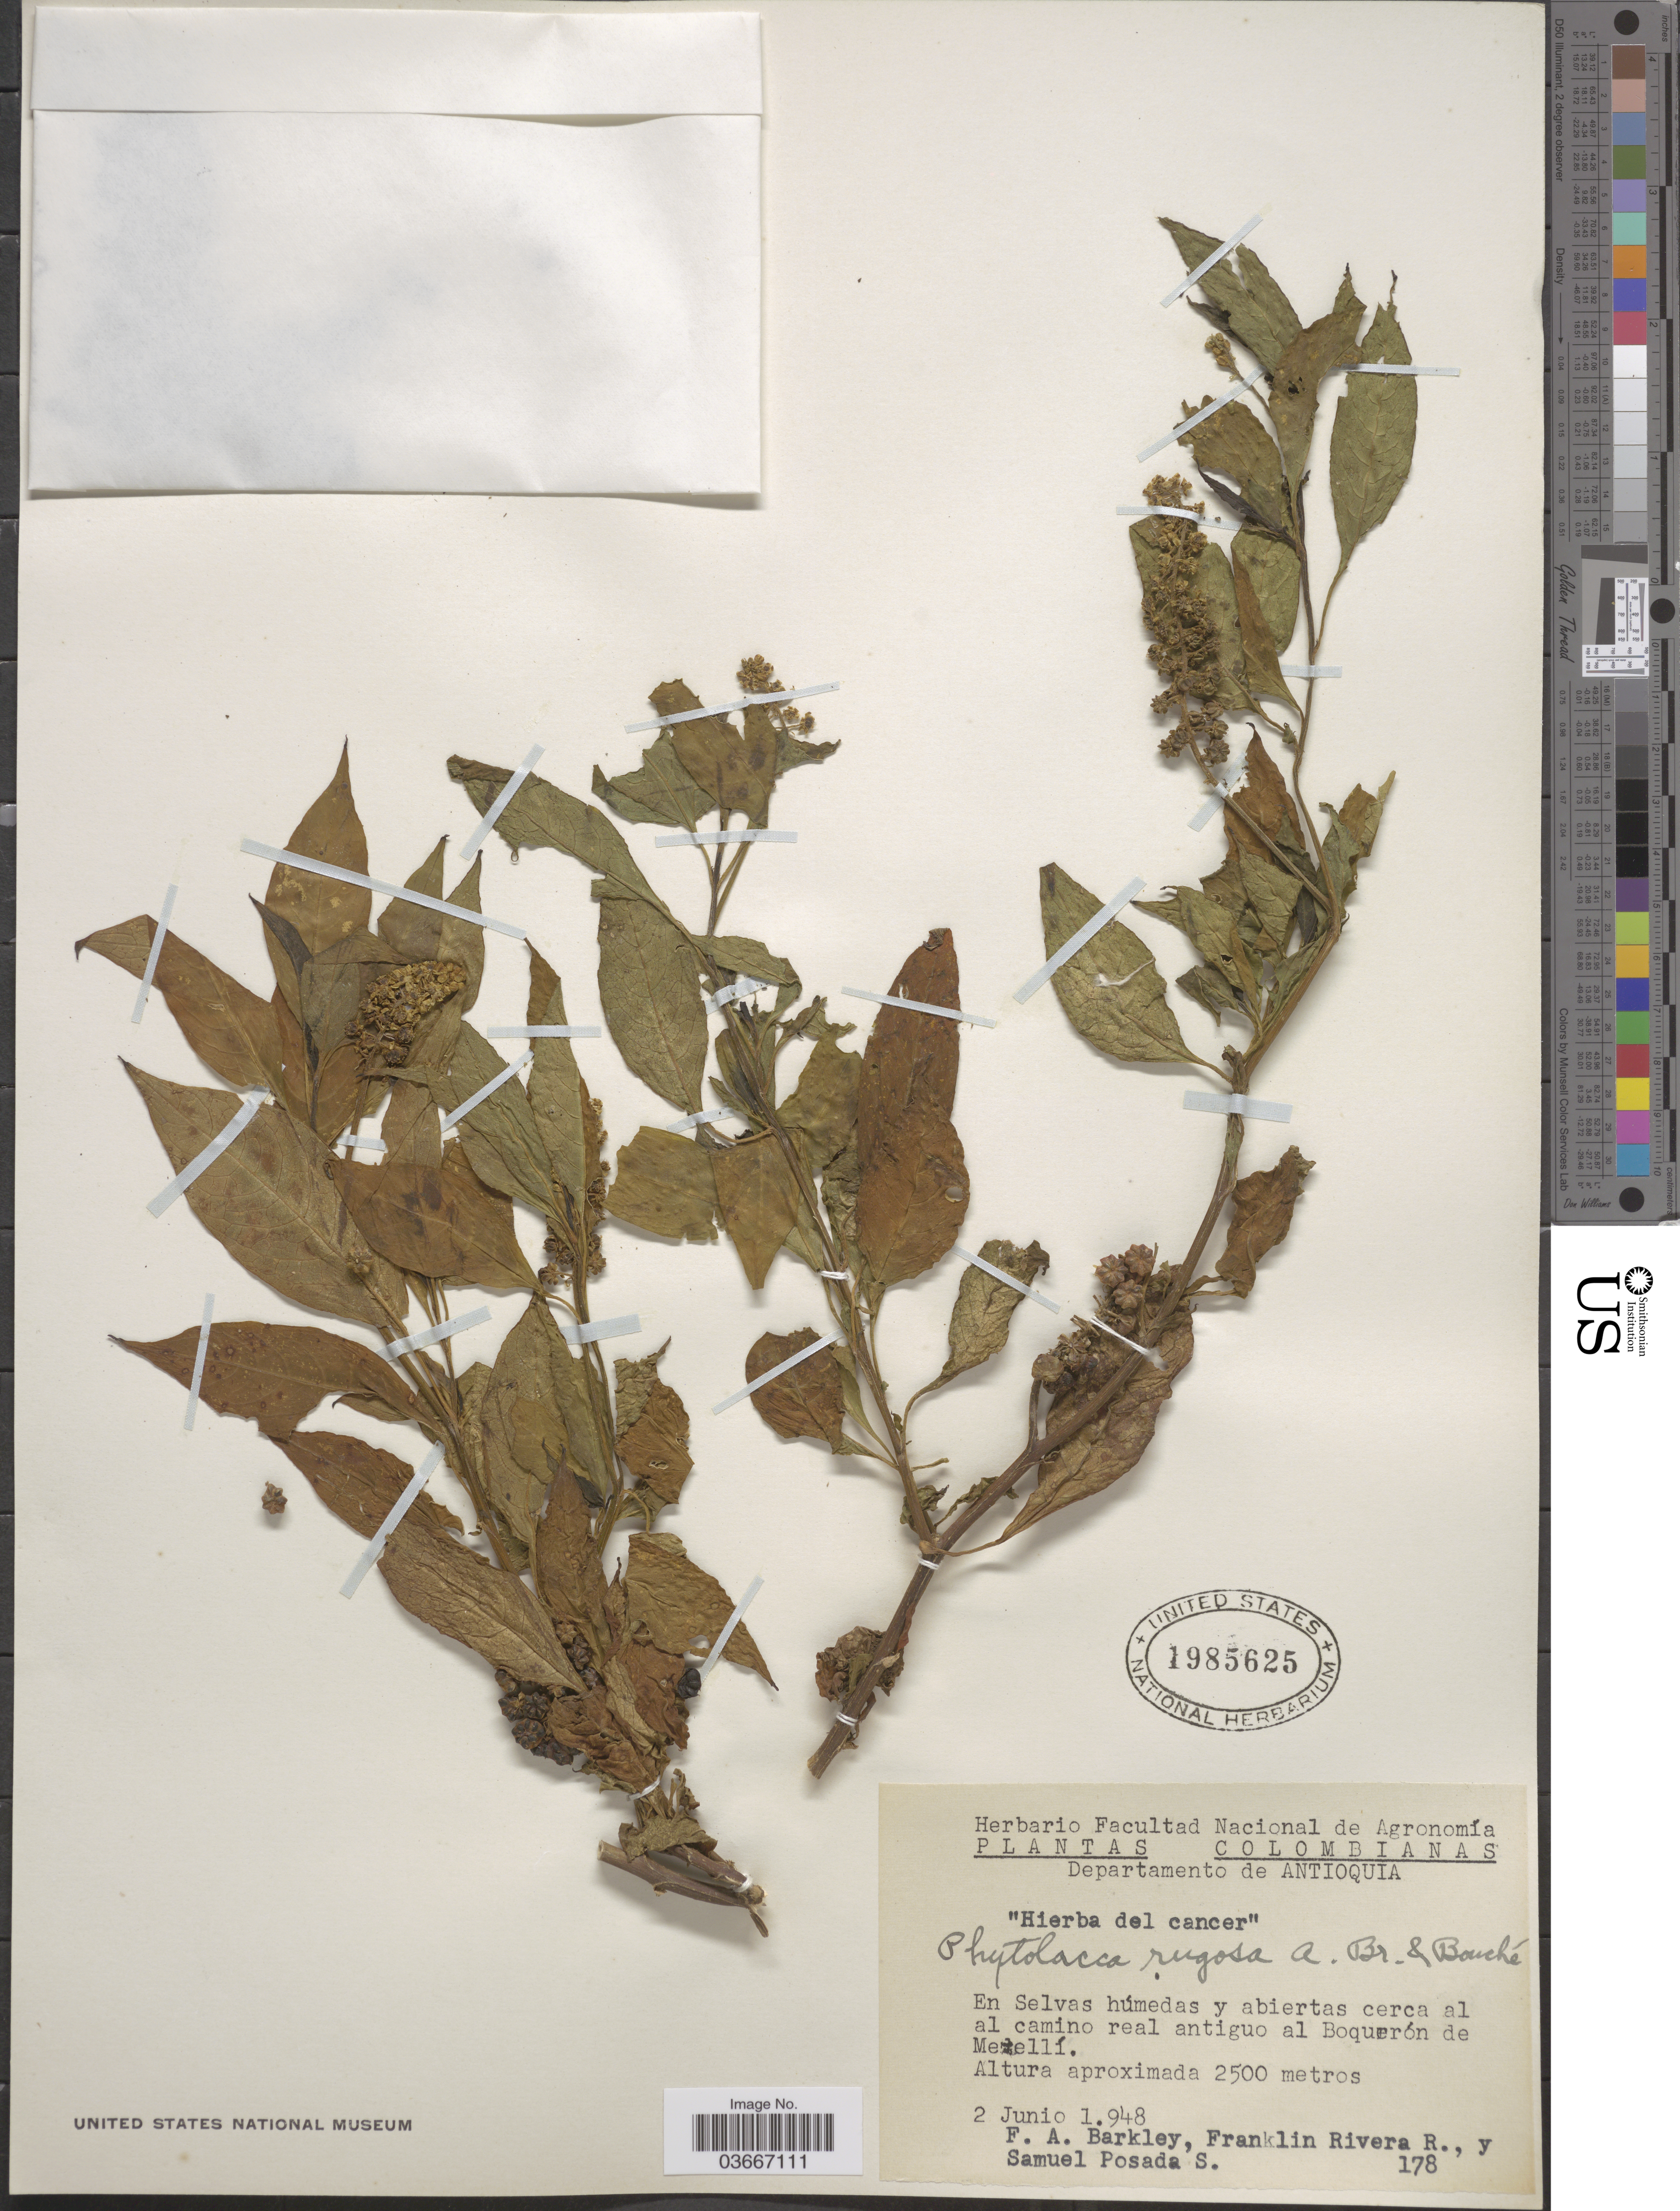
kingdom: Plantae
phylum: Tracheophyta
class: Magnoliopsida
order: Caryophyllales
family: Phytolaccaceae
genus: Phytolacca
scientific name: Phytolacca rugosa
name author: A. Braun & C.D. Bouché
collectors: F. A. Barkley, F. Rivera R. & S. Posada S.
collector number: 178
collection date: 1948-06-02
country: Colombia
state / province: Antioquia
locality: Departamento Antioquia. En Selvas húmedas y abiertas cerca al al camino real antiguo al Boquerón de Mezellí.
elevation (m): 2500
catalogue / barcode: US 1985625